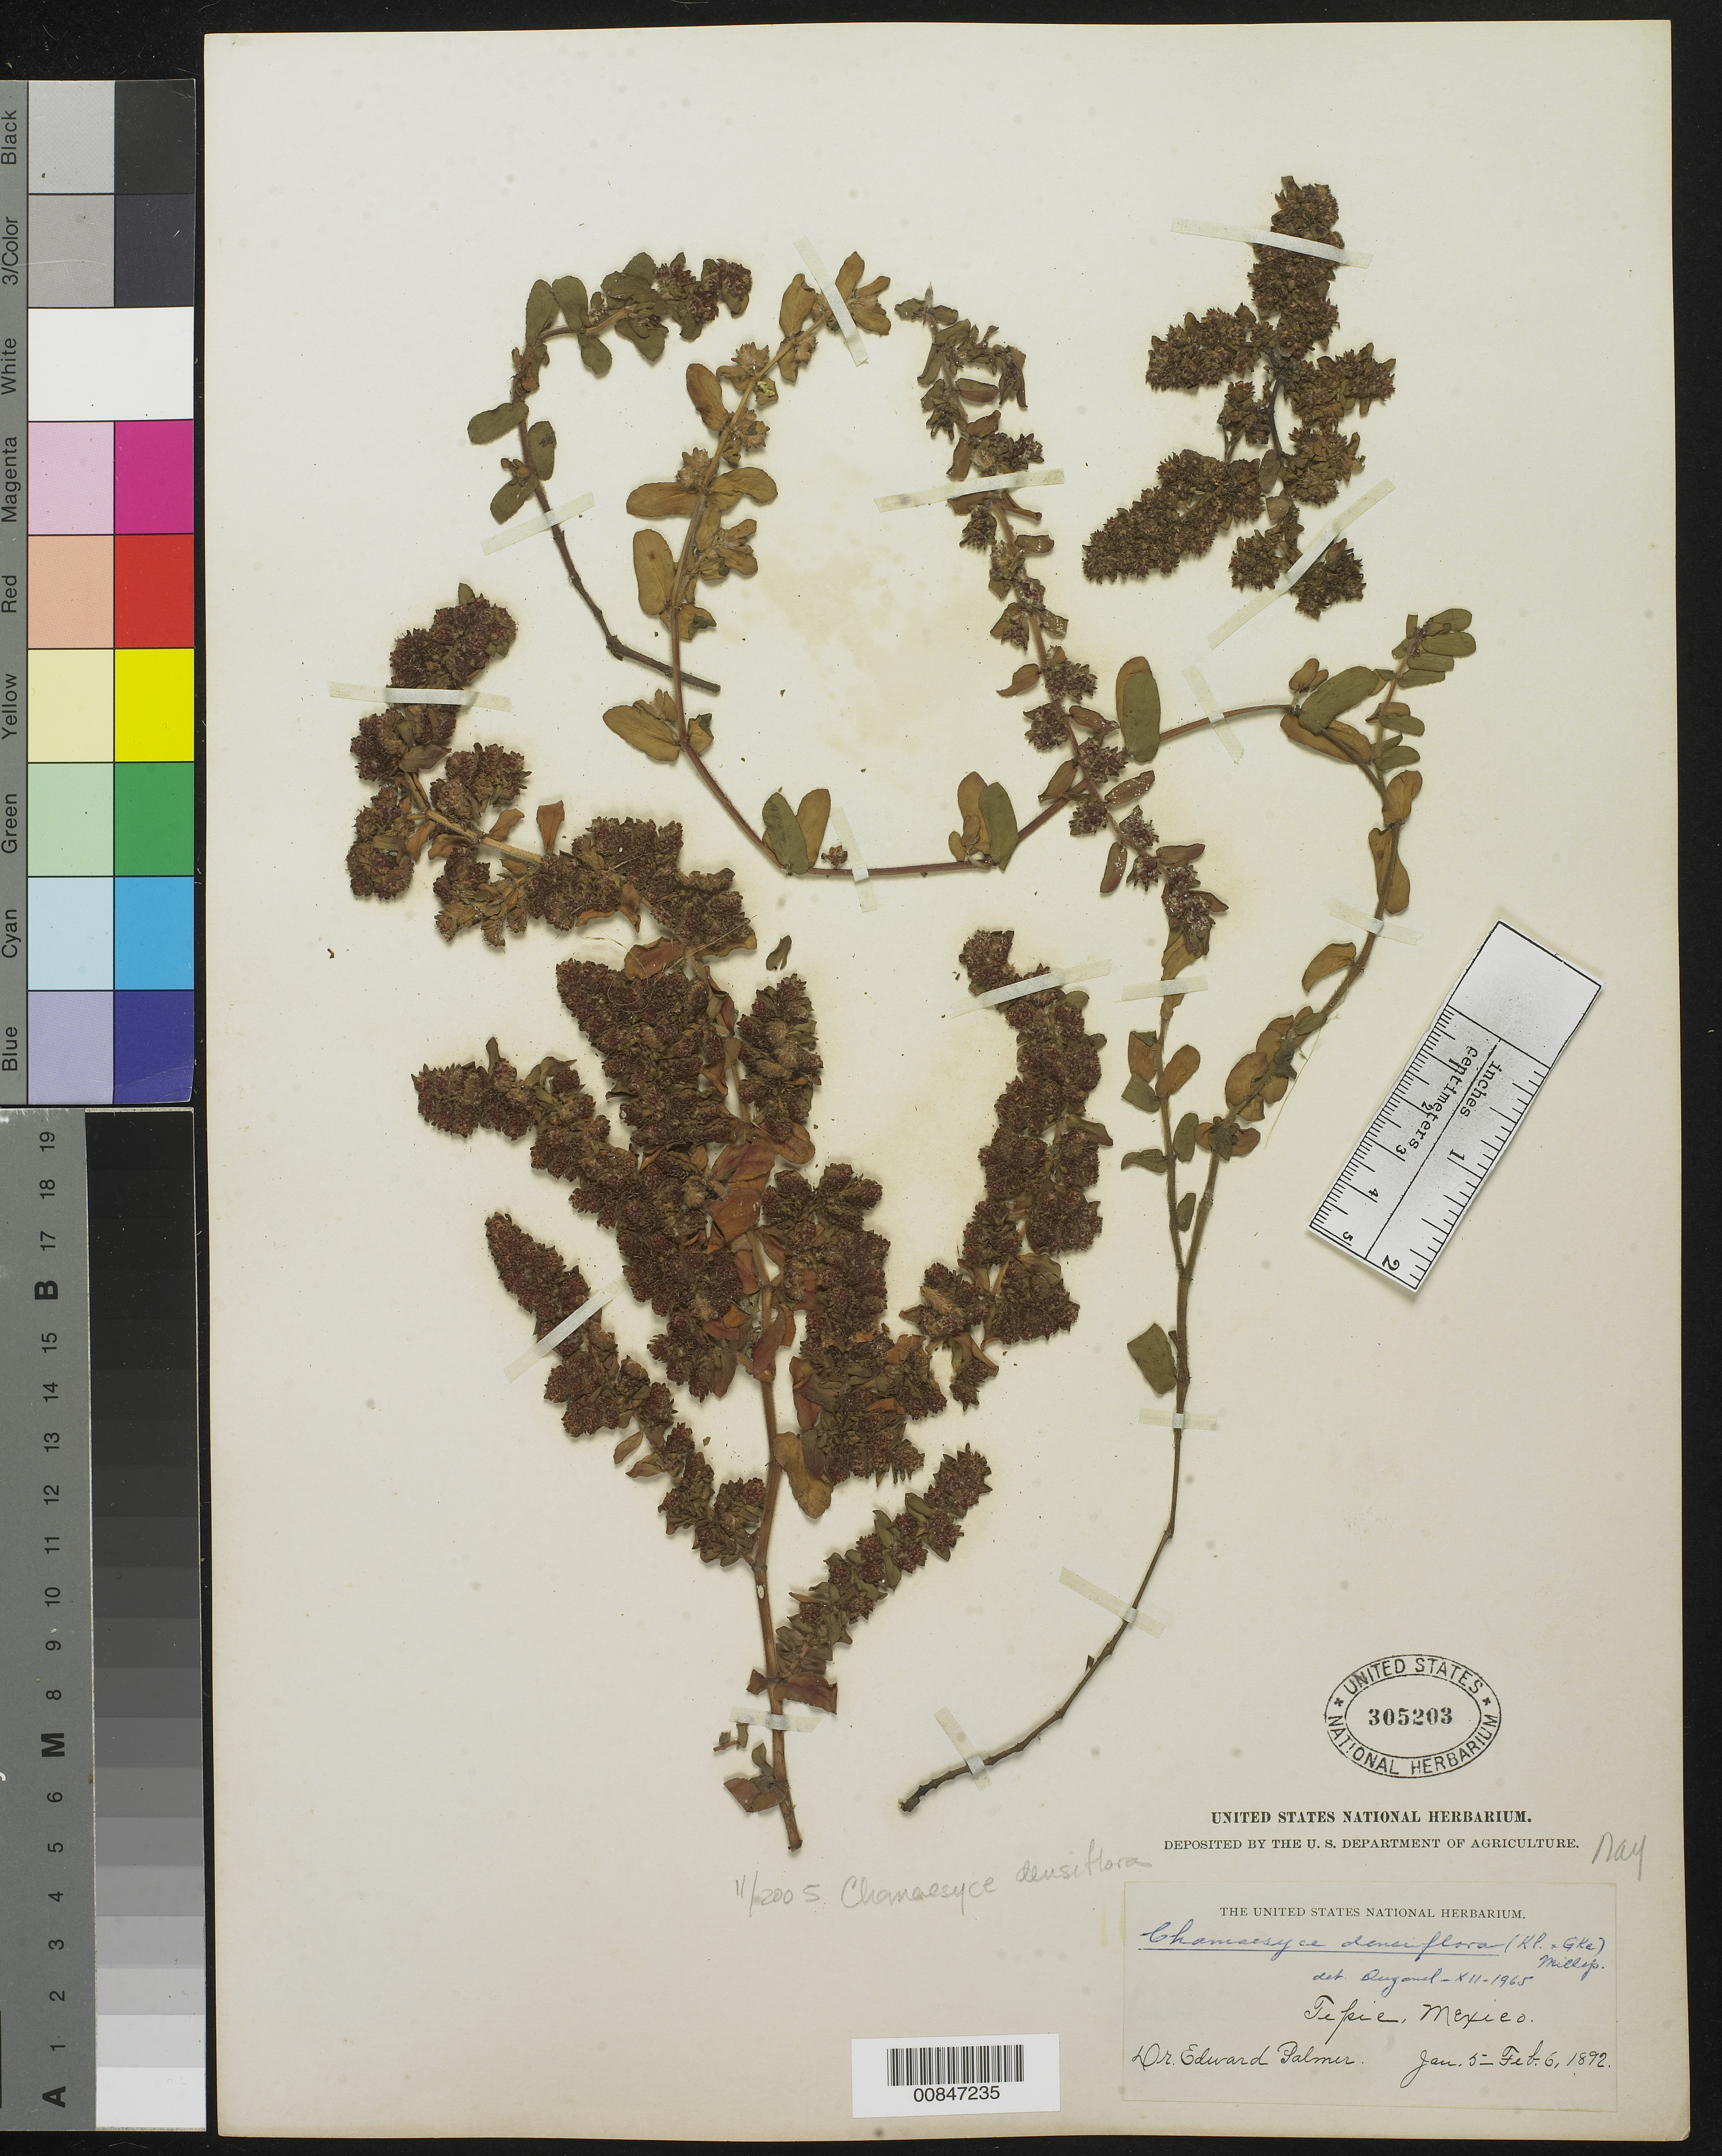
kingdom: Plantae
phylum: Tracheophyta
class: Magnoliopsida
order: Malpighiales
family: Euphorbiaceae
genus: Euphorbia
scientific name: Euphorbia densiflora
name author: (Klotzsch & Garcke) Klotzsch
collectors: E. Palmer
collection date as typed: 05 Jan 1892 to 06 Feb 1892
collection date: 1892-01-05/1892-02-06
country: Mexico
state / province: Nayarit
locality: Tepic, Nayarit.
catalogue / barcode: US 305203